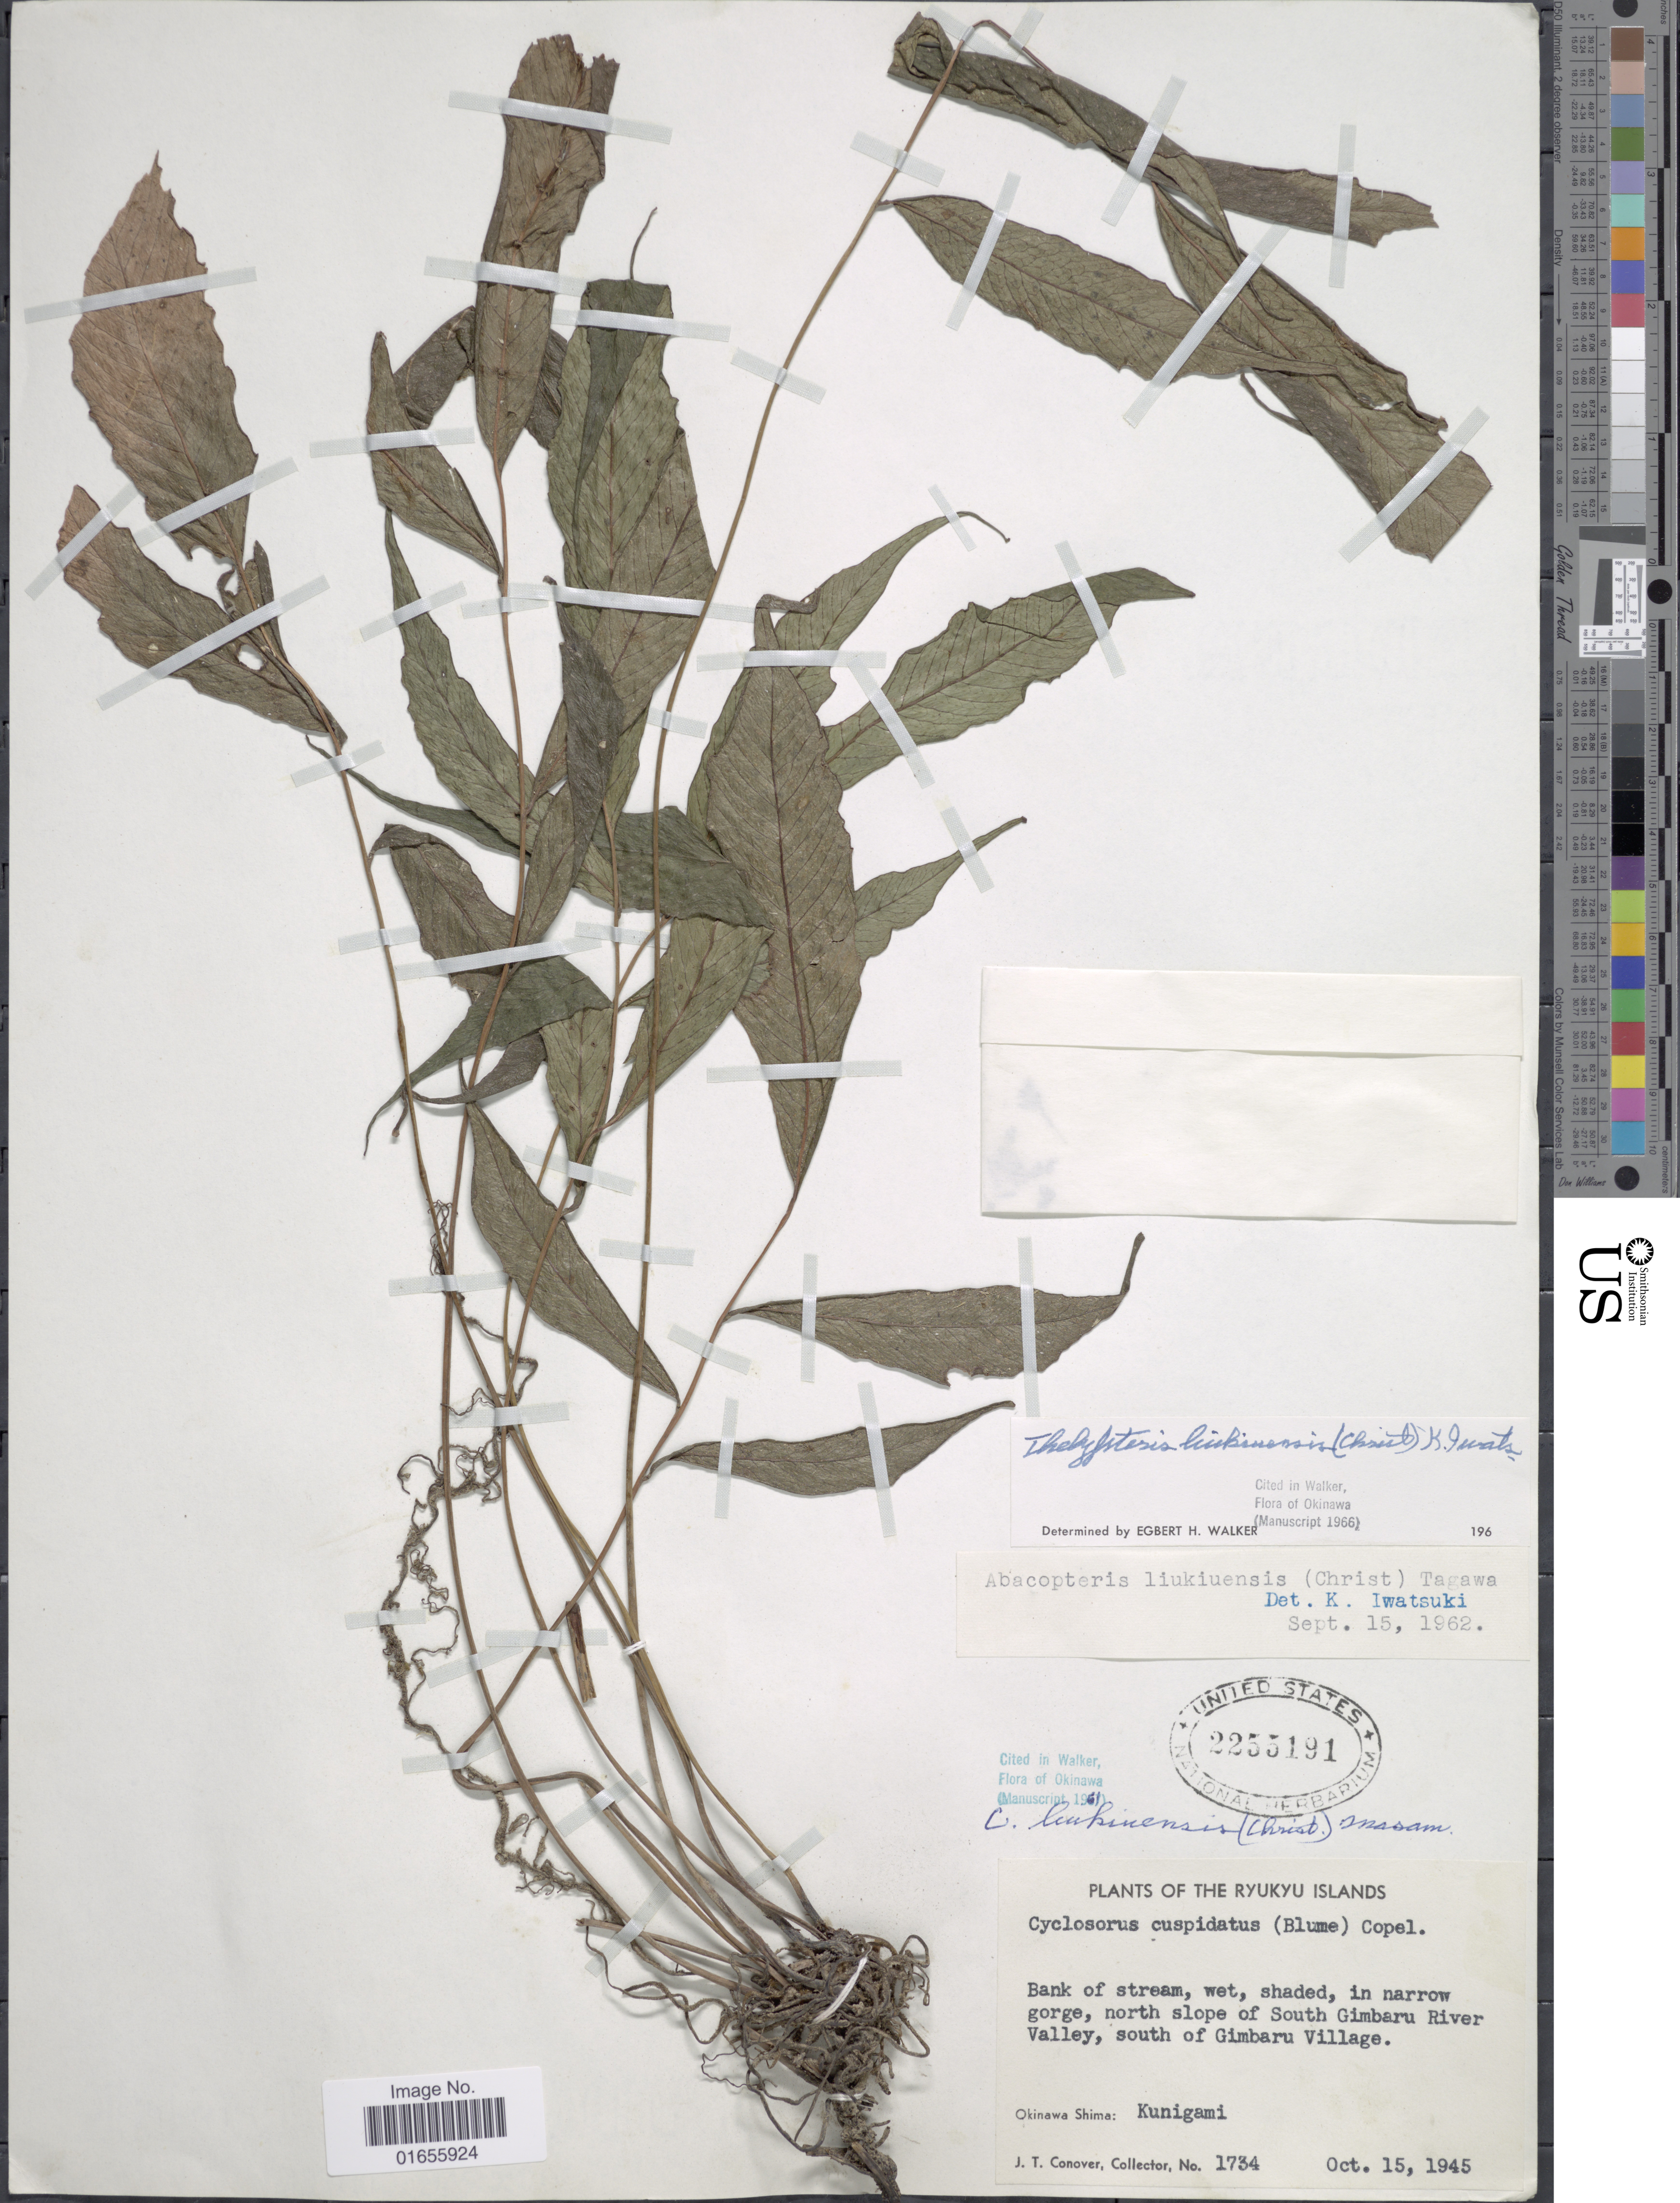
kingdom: Plantae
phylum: Tracheophyta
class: Polypodiopsida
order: Polypodiales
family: Thelypteridaceae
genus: Pronephrium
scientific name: Pronephrium liukiuense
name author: (C. Chr.) K. Iwats.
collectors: J. T. Conover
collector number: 1734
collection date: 1945-10-15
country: Japan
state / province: Okinawa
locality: Ryukyu Islands, Bank of stream, wet, shaded, in narrow gorge, north slope of south Gimbaru River Valley, south of Gimbaru Village, Kunigami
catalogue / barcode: US 2255191